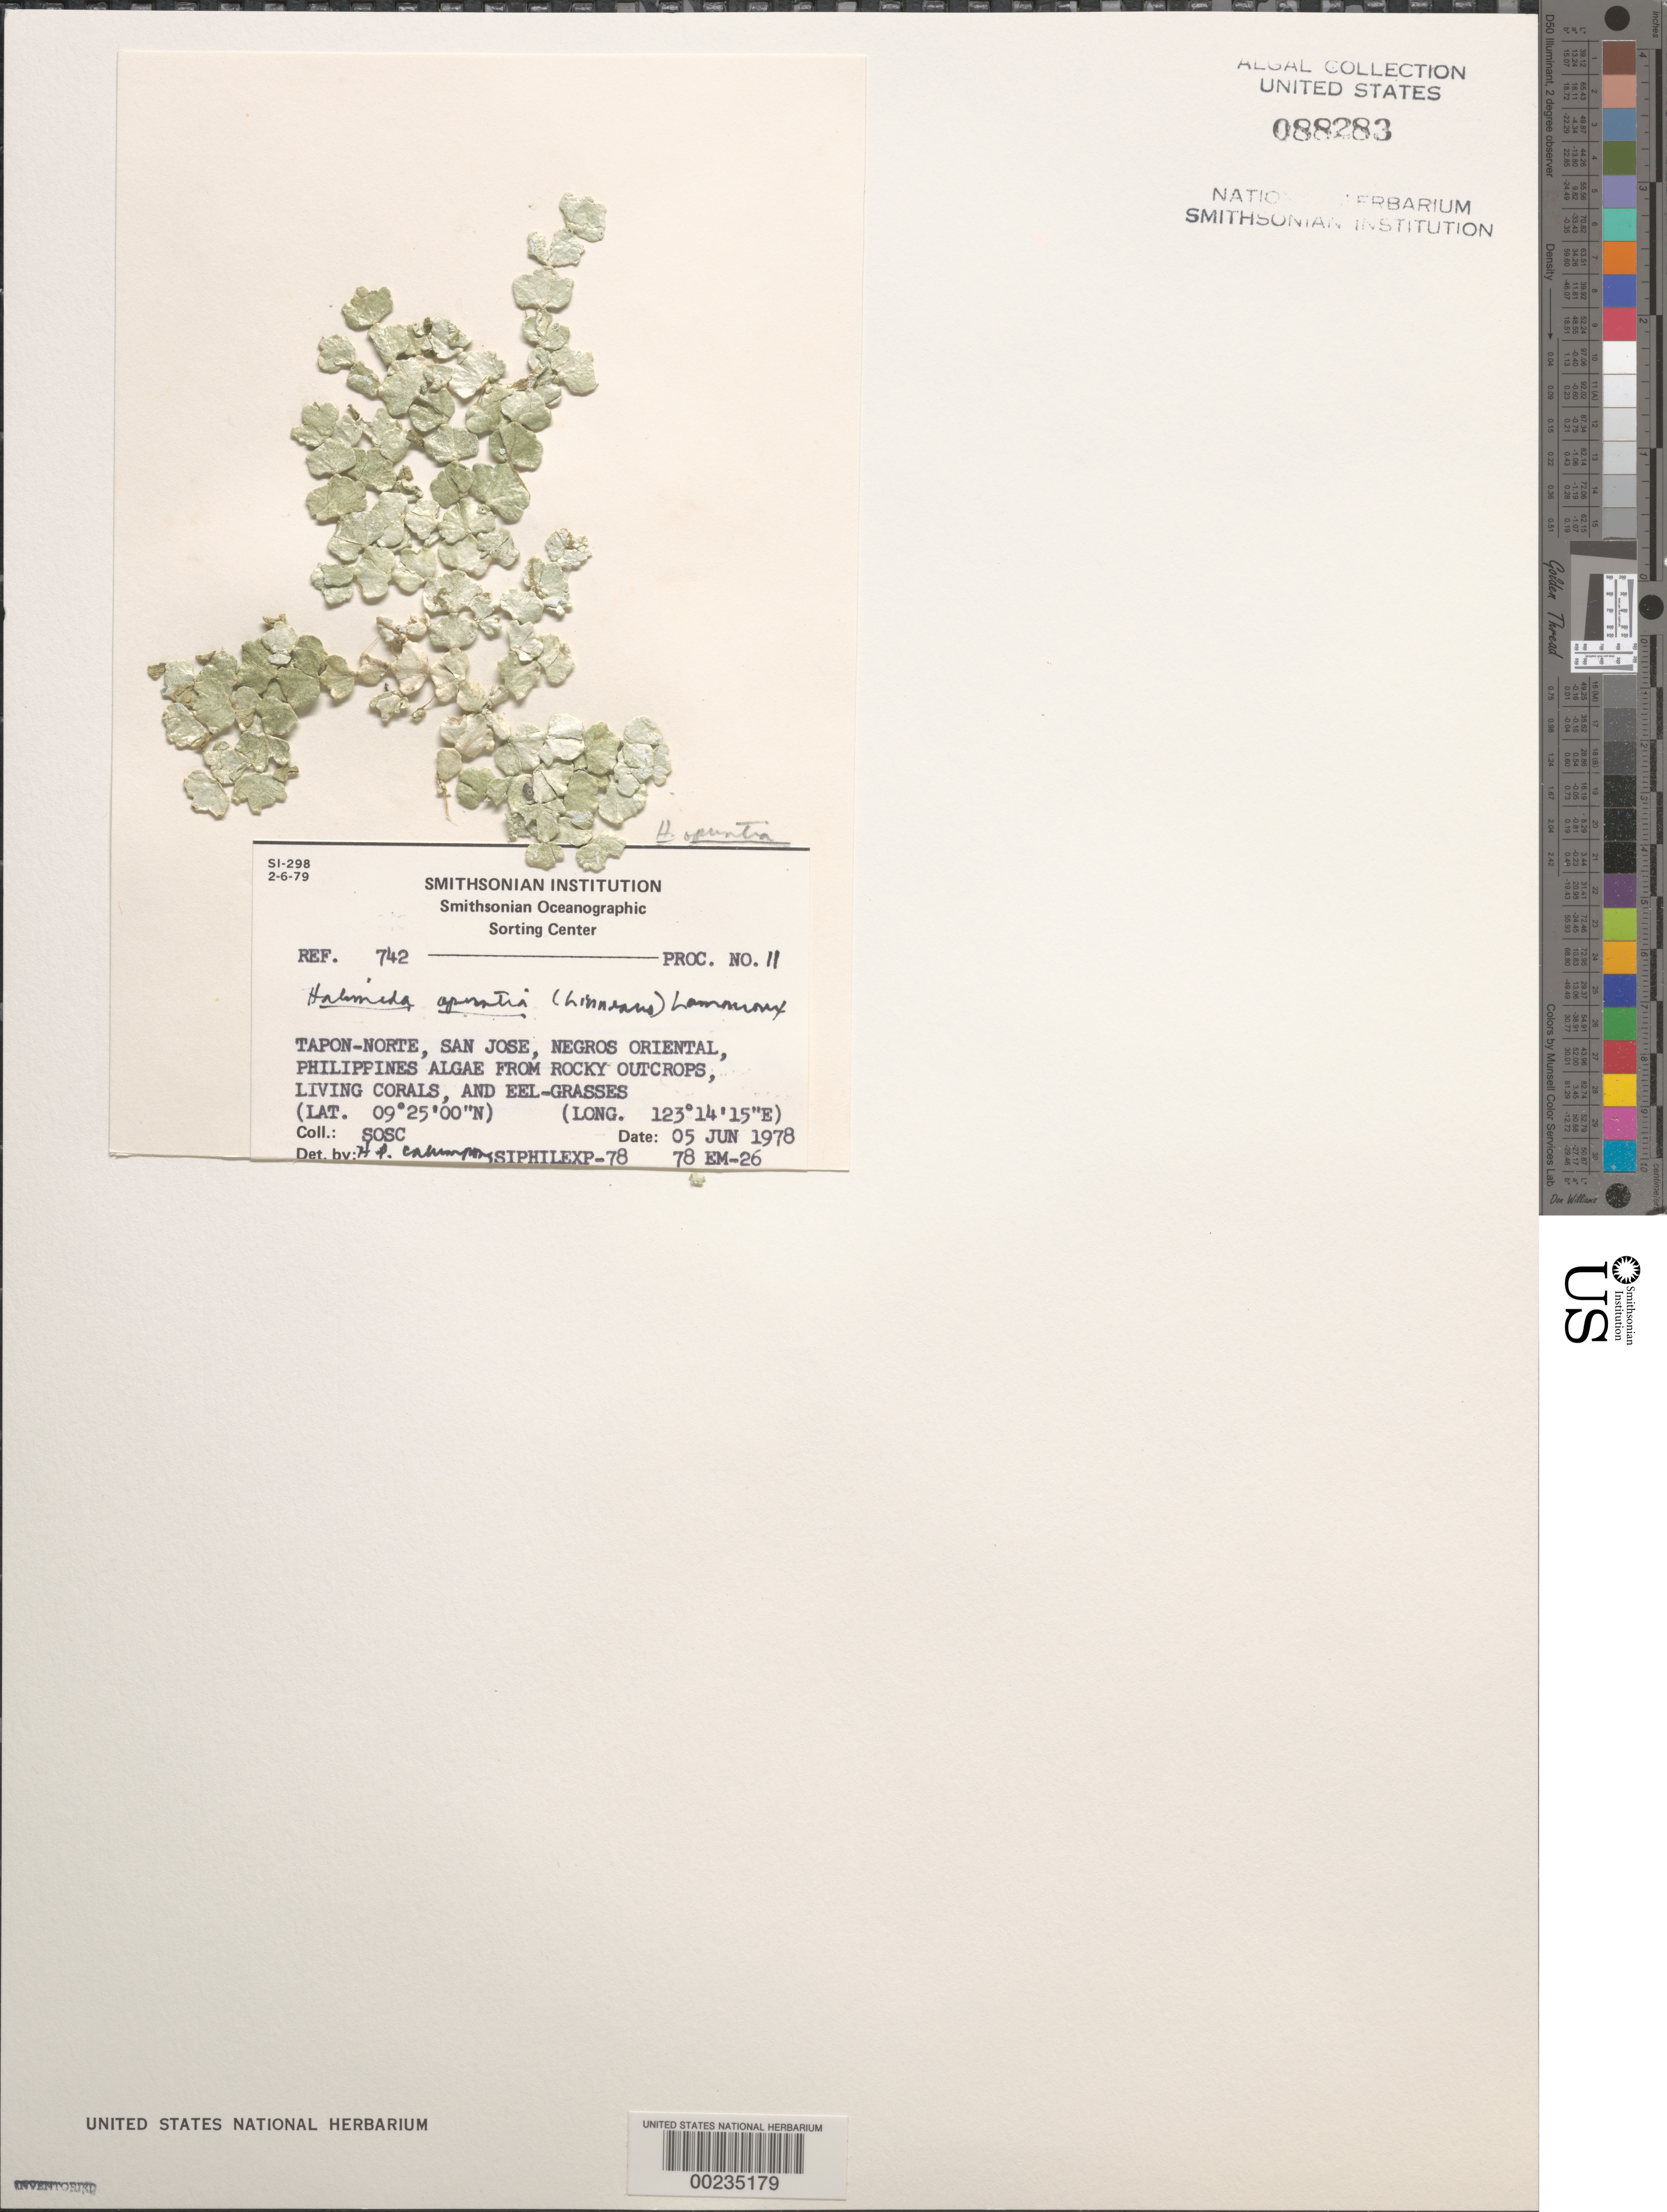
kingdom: Plantae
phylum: Chlorophyta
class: Ulvophyceae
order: Bryopsidales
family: Halimedaceae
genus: Halimeda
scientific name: Halimeda opuntia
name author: (L.) J.V.Lamouroux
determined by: Calumpong, H. P.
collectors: SOSC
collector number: Station 78 Em-26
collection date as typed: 05 Jun 1978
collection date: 1978-06-05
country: Philippines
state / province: Central Visayas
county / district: Negros Oriental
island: Negros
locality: Tapan-Norte, San Jose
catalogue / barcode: US 88283